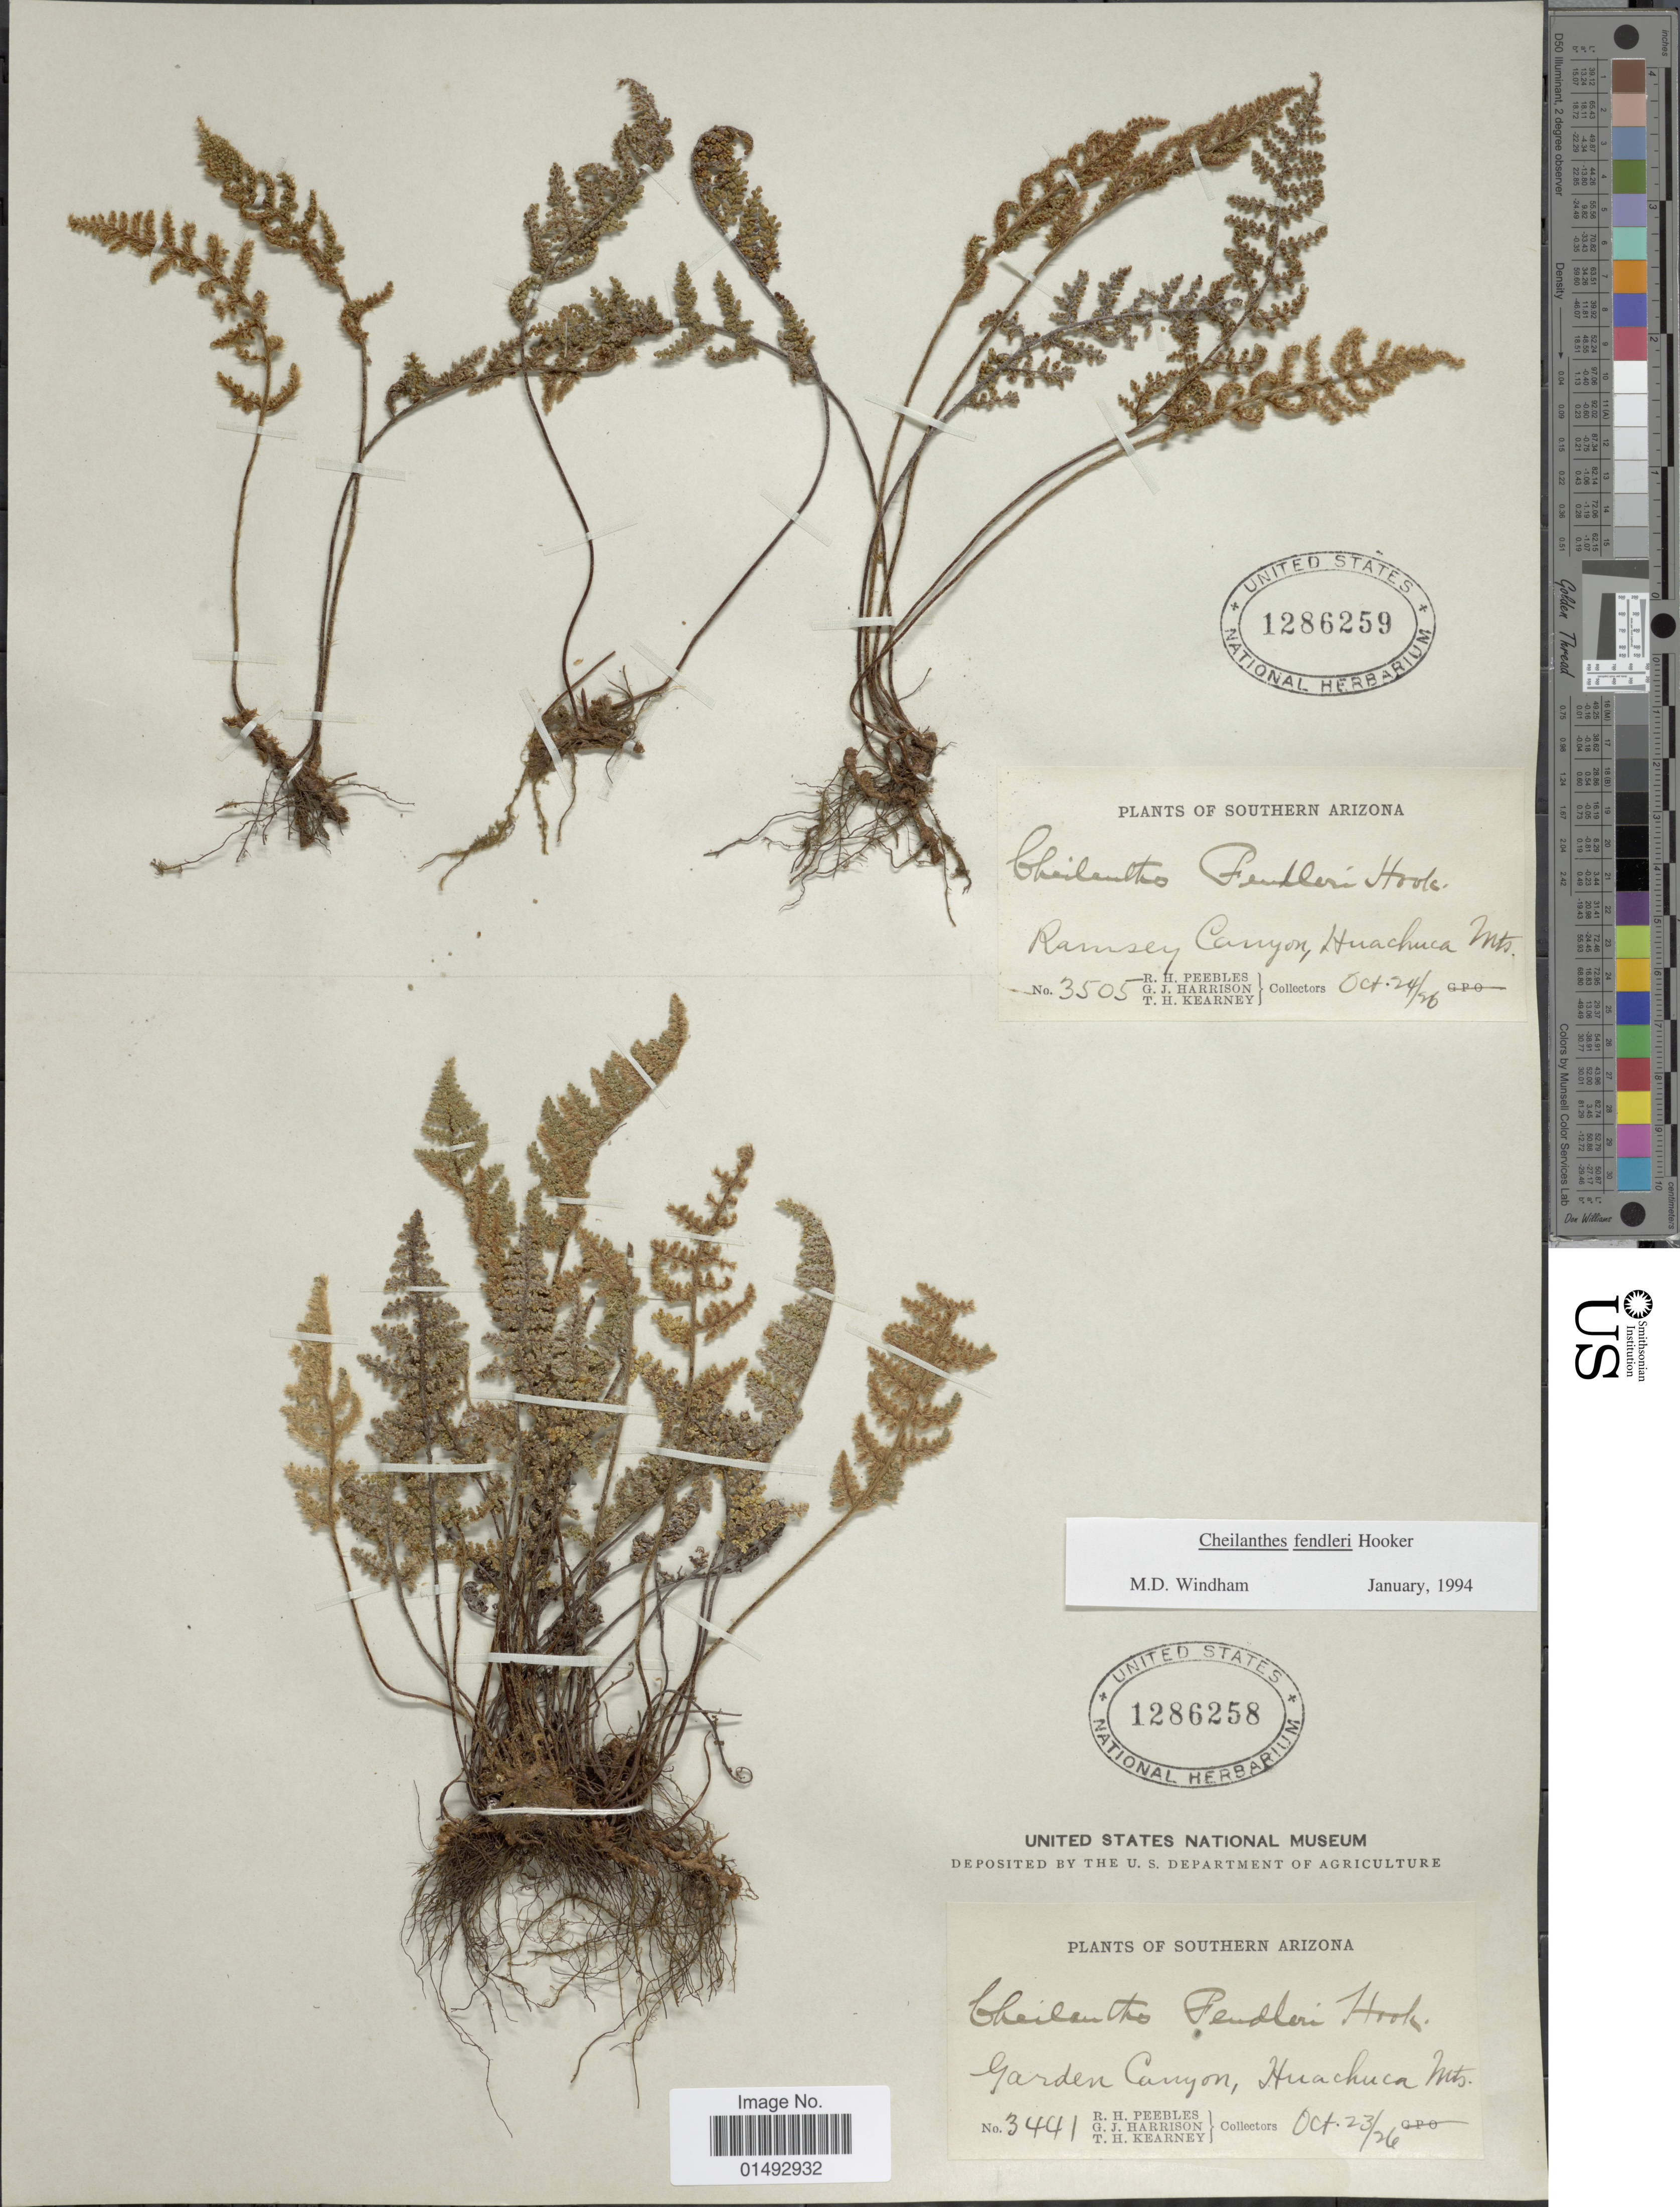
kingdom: Plantae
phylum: Tracheophyta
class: Polypodiopsida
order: Polypodiales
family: Pteridaceae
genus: Myriopteris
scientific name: Myriopteris fendleri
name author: (Hook.) E. Fourn.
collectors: R. H. Peebles, G. J. Harrison & T. H. Kearney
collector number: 3441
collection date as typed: Transcribed d/m/y: 23/10/26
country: United States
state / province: Arizona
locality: Southern Arizona, Garden Canyon, Huachuca Mts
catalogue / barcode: US 1286258